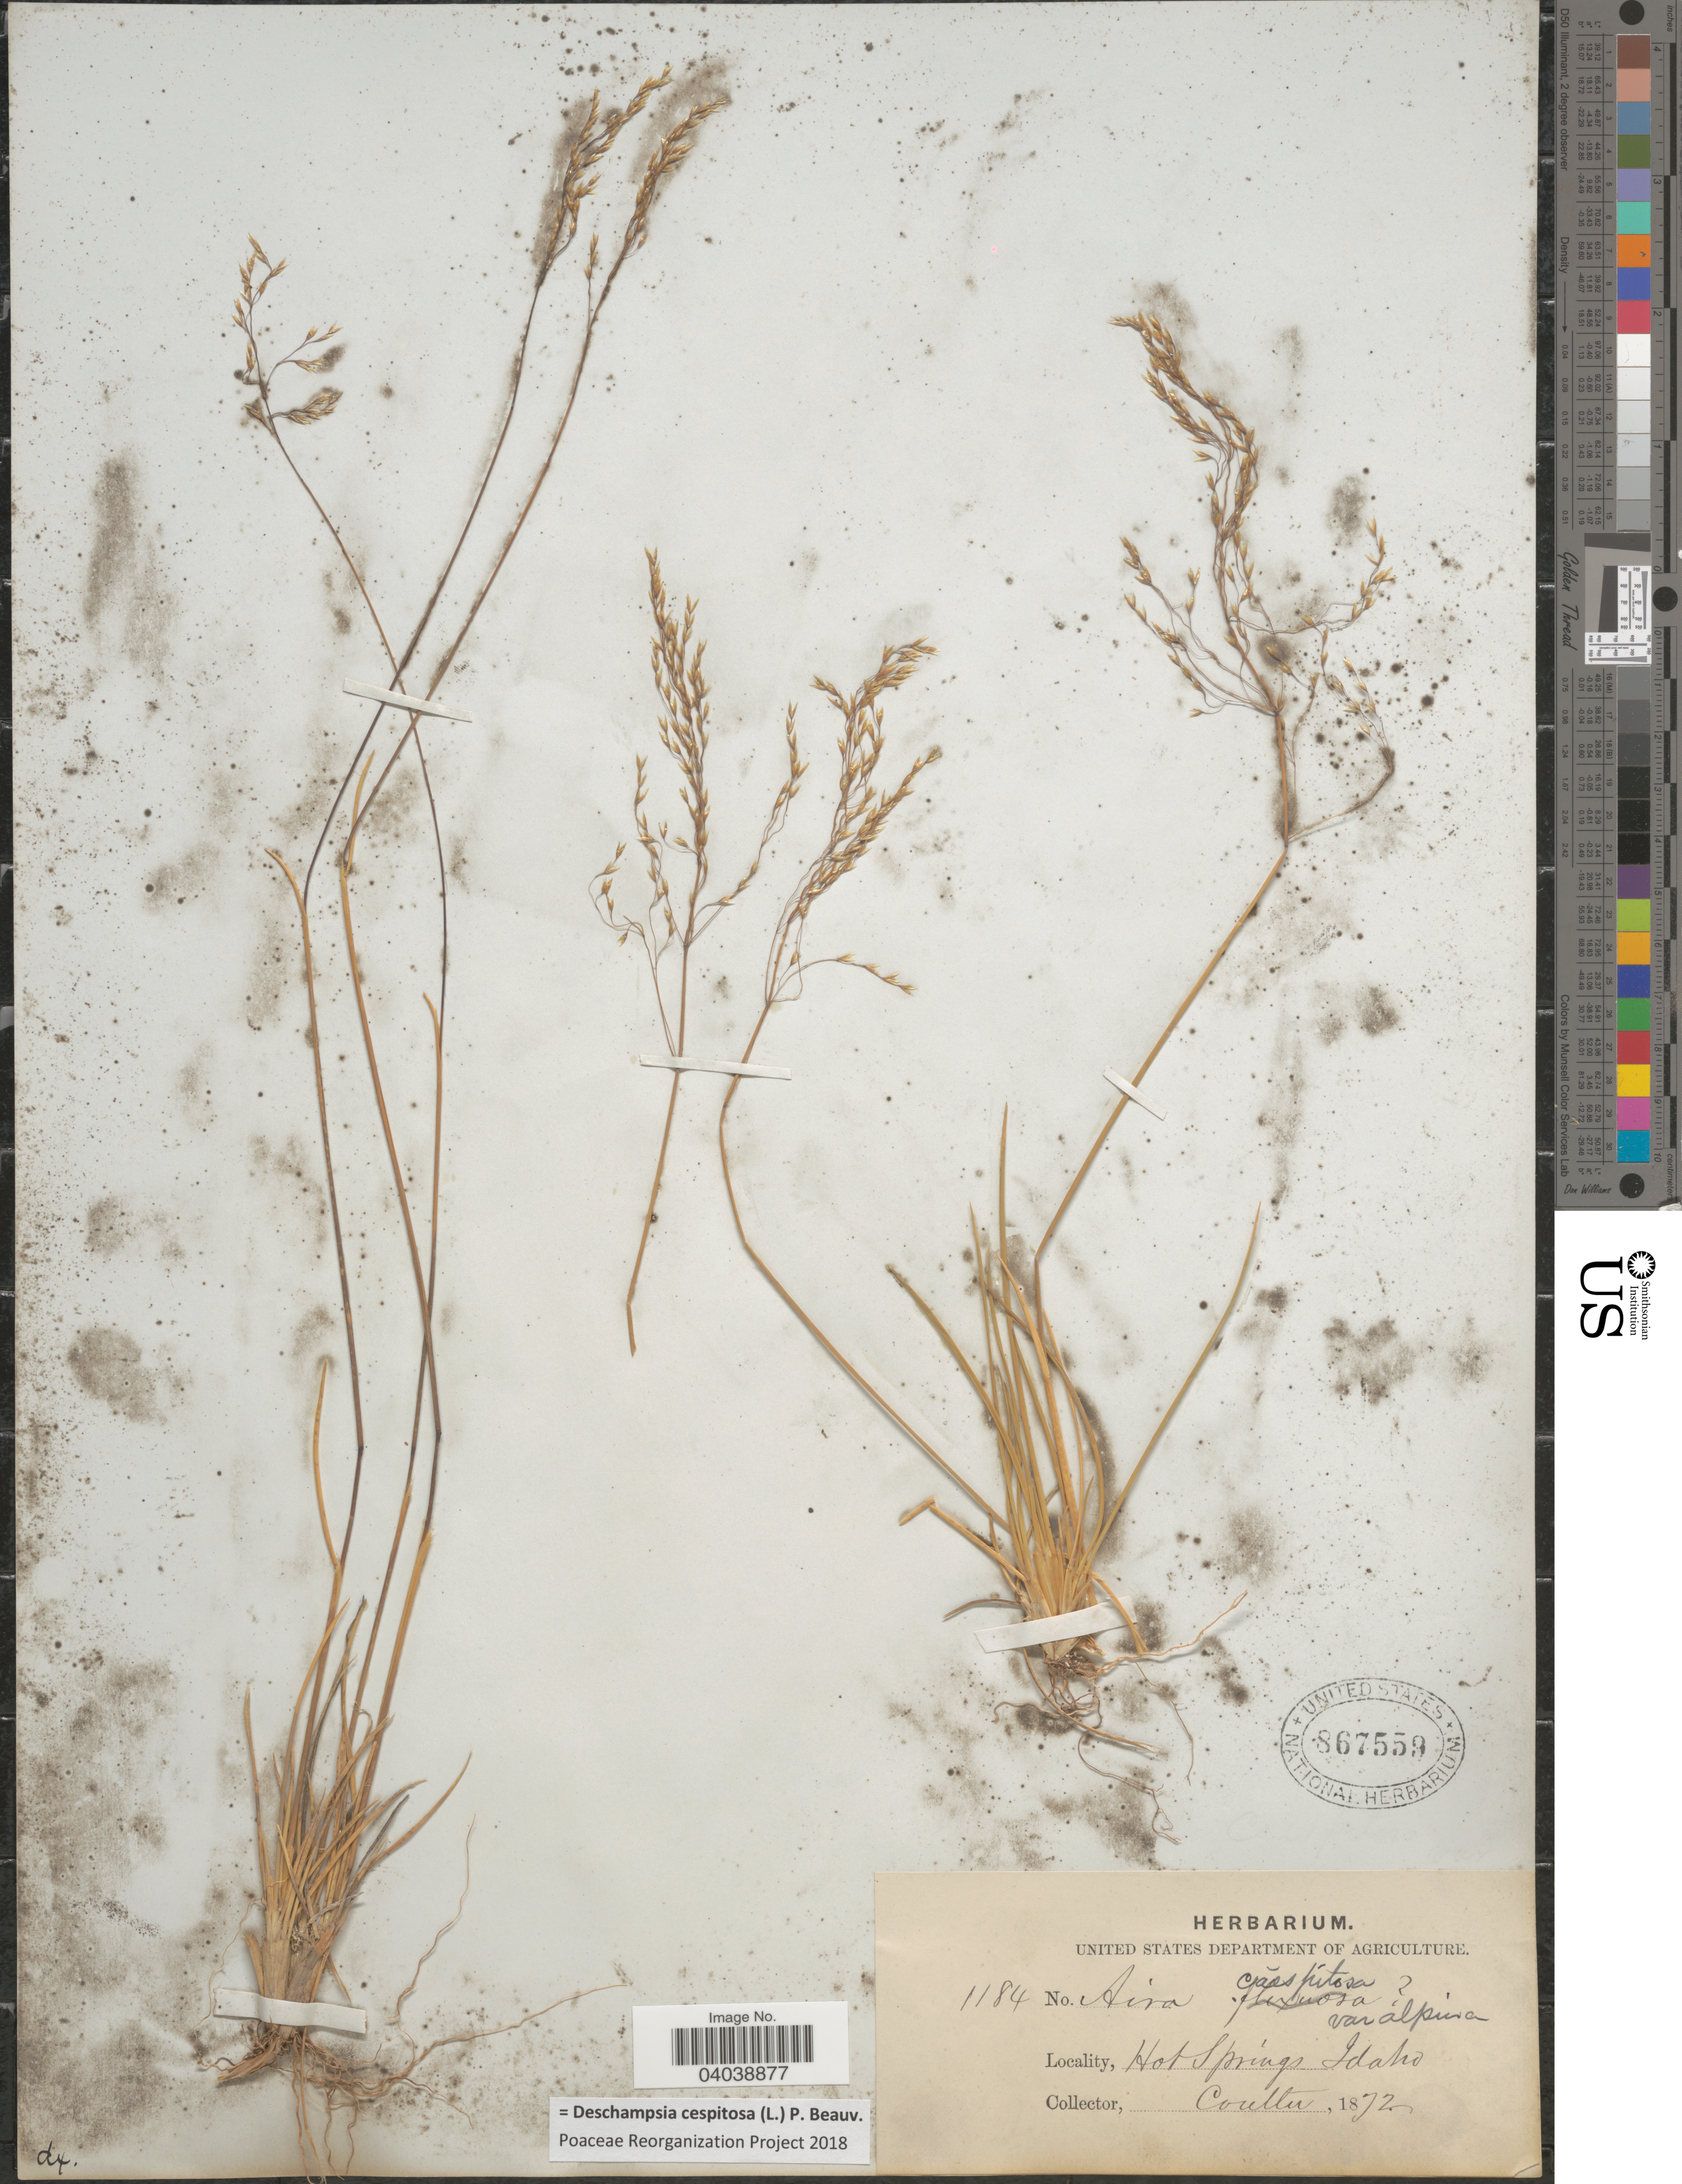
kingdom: Plantae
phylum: Tracheophyta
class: Liliopsida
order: Poales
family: Poaceae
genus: Deschampsia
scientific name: Deschampsia cespitosa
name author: (L.) P. Beauv.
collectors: -- Coulter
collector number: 1184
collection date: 1872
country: United States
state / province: Idaho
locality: Hot Springs.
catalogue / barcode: US 867559